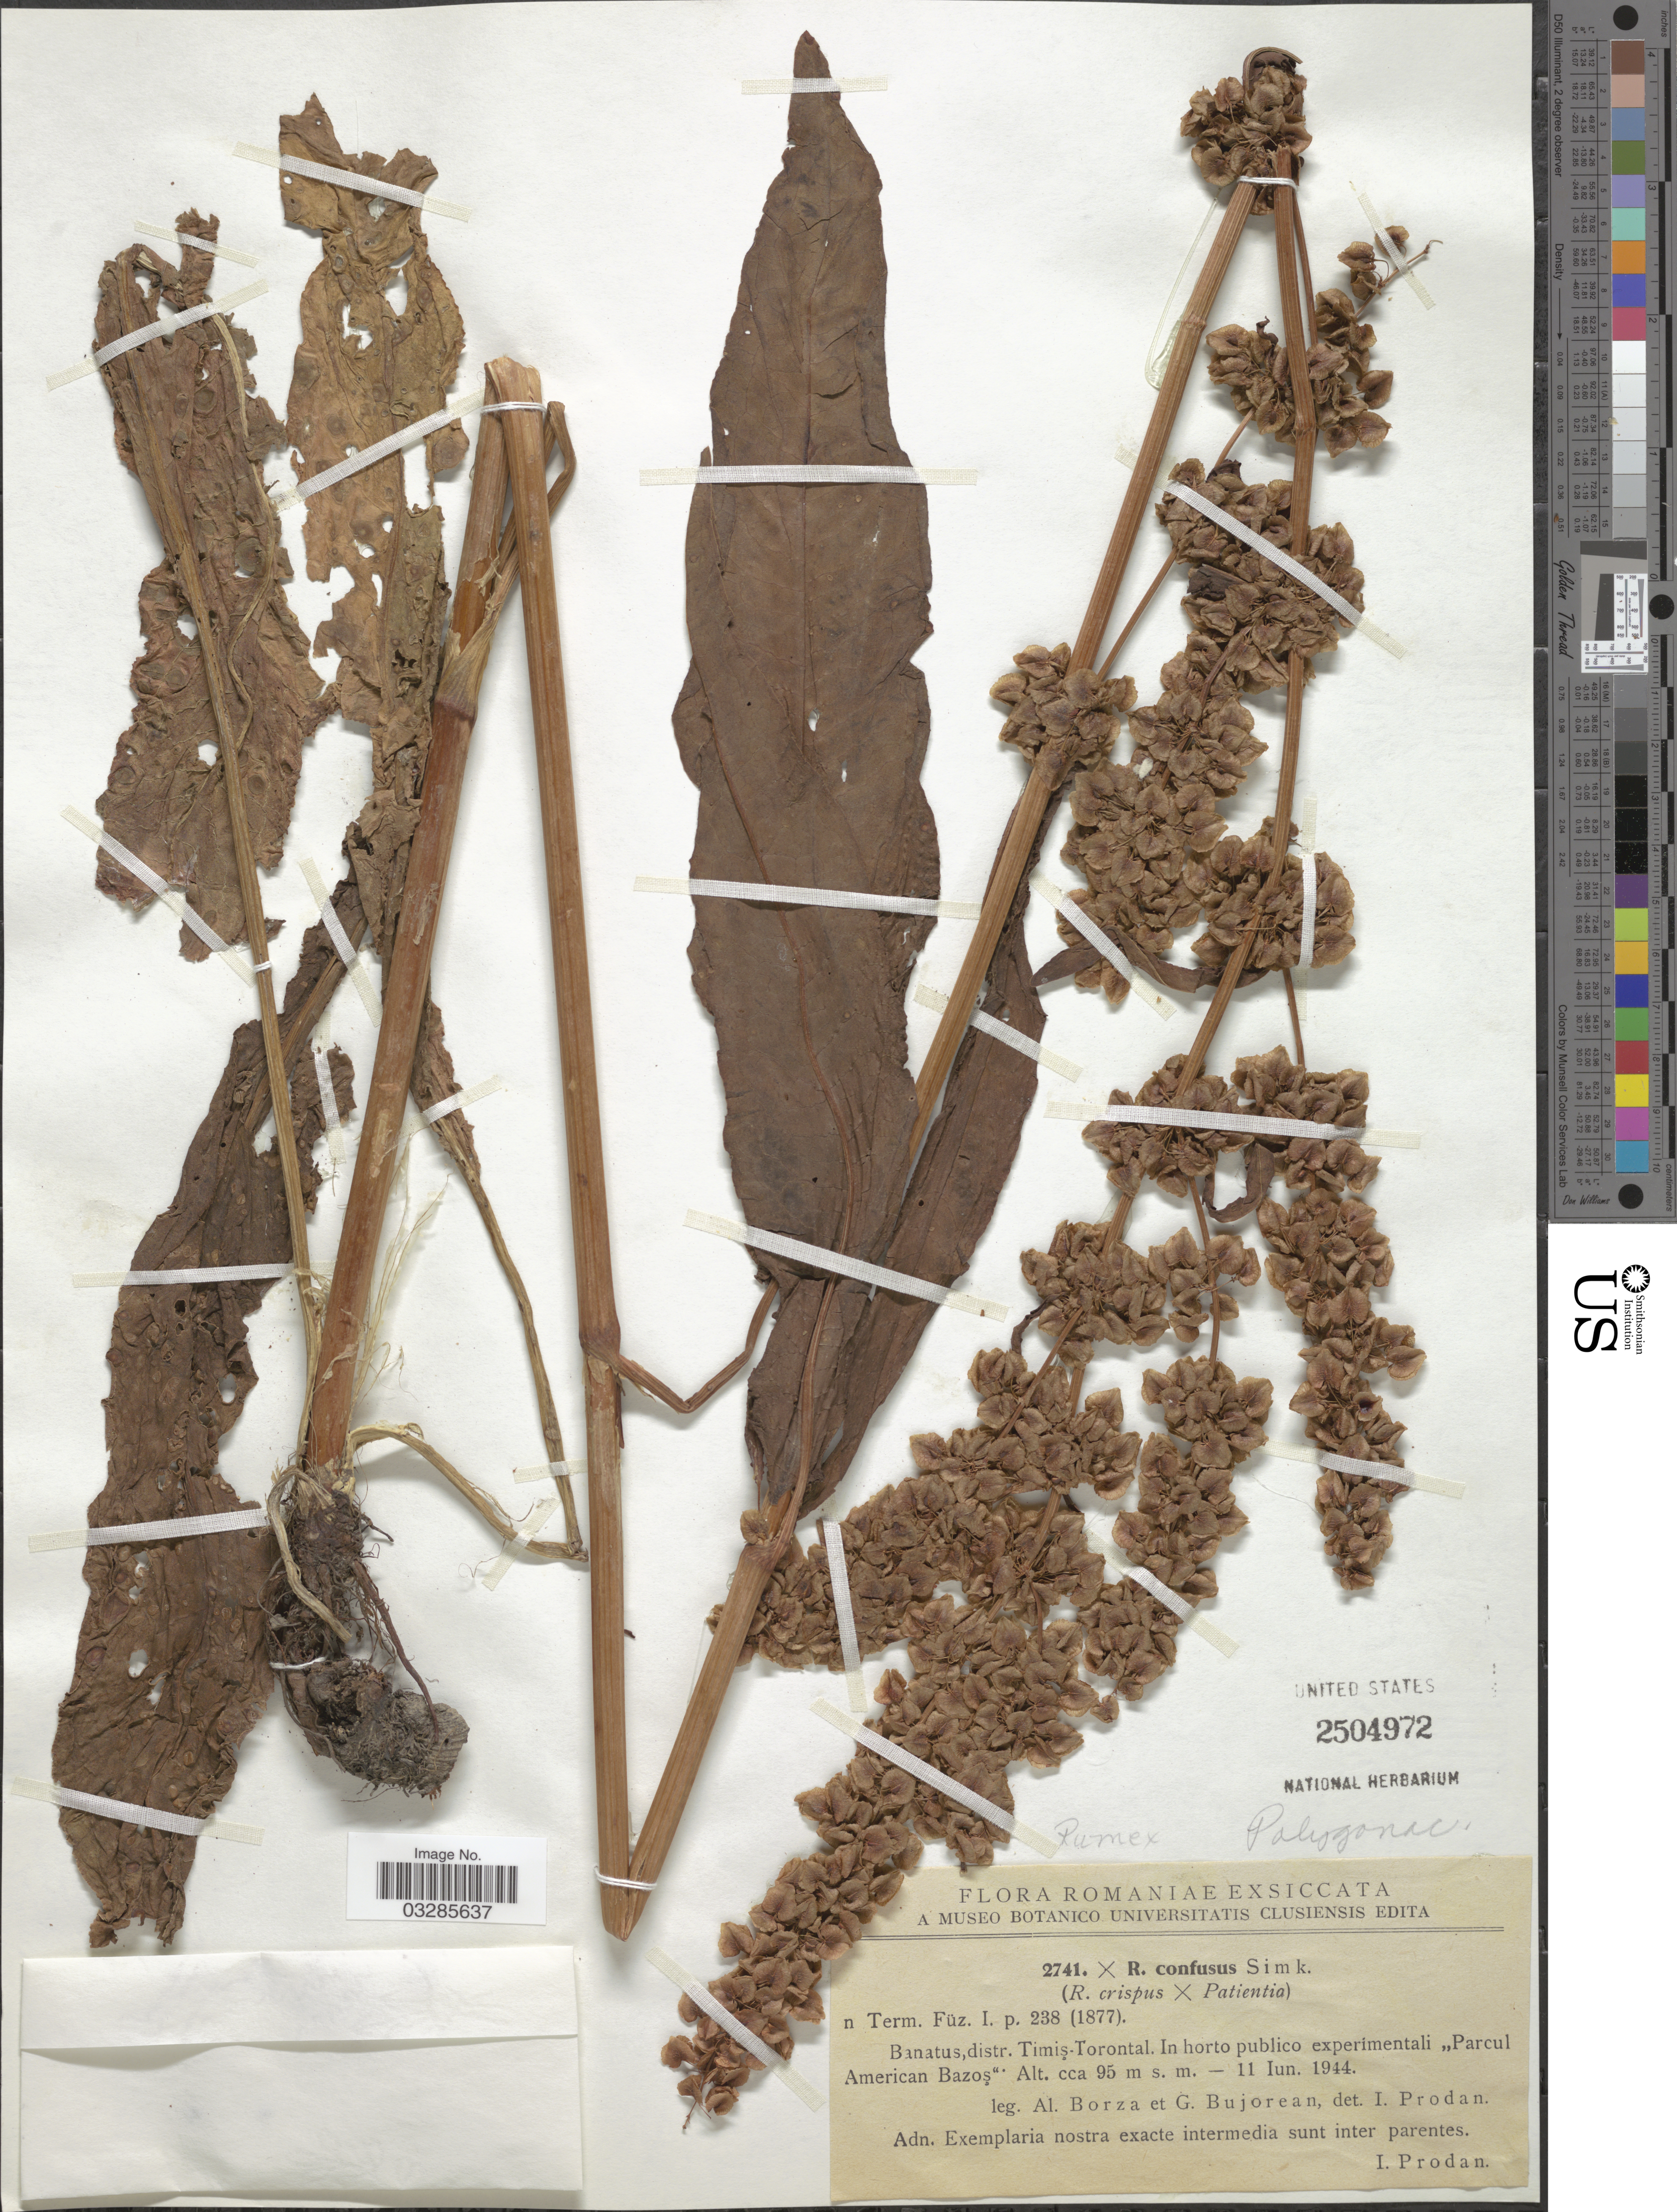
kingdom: Plantae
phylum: Tracheophyta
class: Magnoliopsida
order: Caryophyllales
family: Polygonaceae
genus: Rumex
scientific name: Rumex x confusus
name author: Simonk.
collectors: A. Borza & G. Bujorean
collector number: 2741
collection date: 1944-06-11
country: Romania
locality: Banatus, distr. Timis-Torontal. In horto publico experímentali „Parcul American Bazos“.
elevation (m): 95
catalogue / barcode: US 2504972